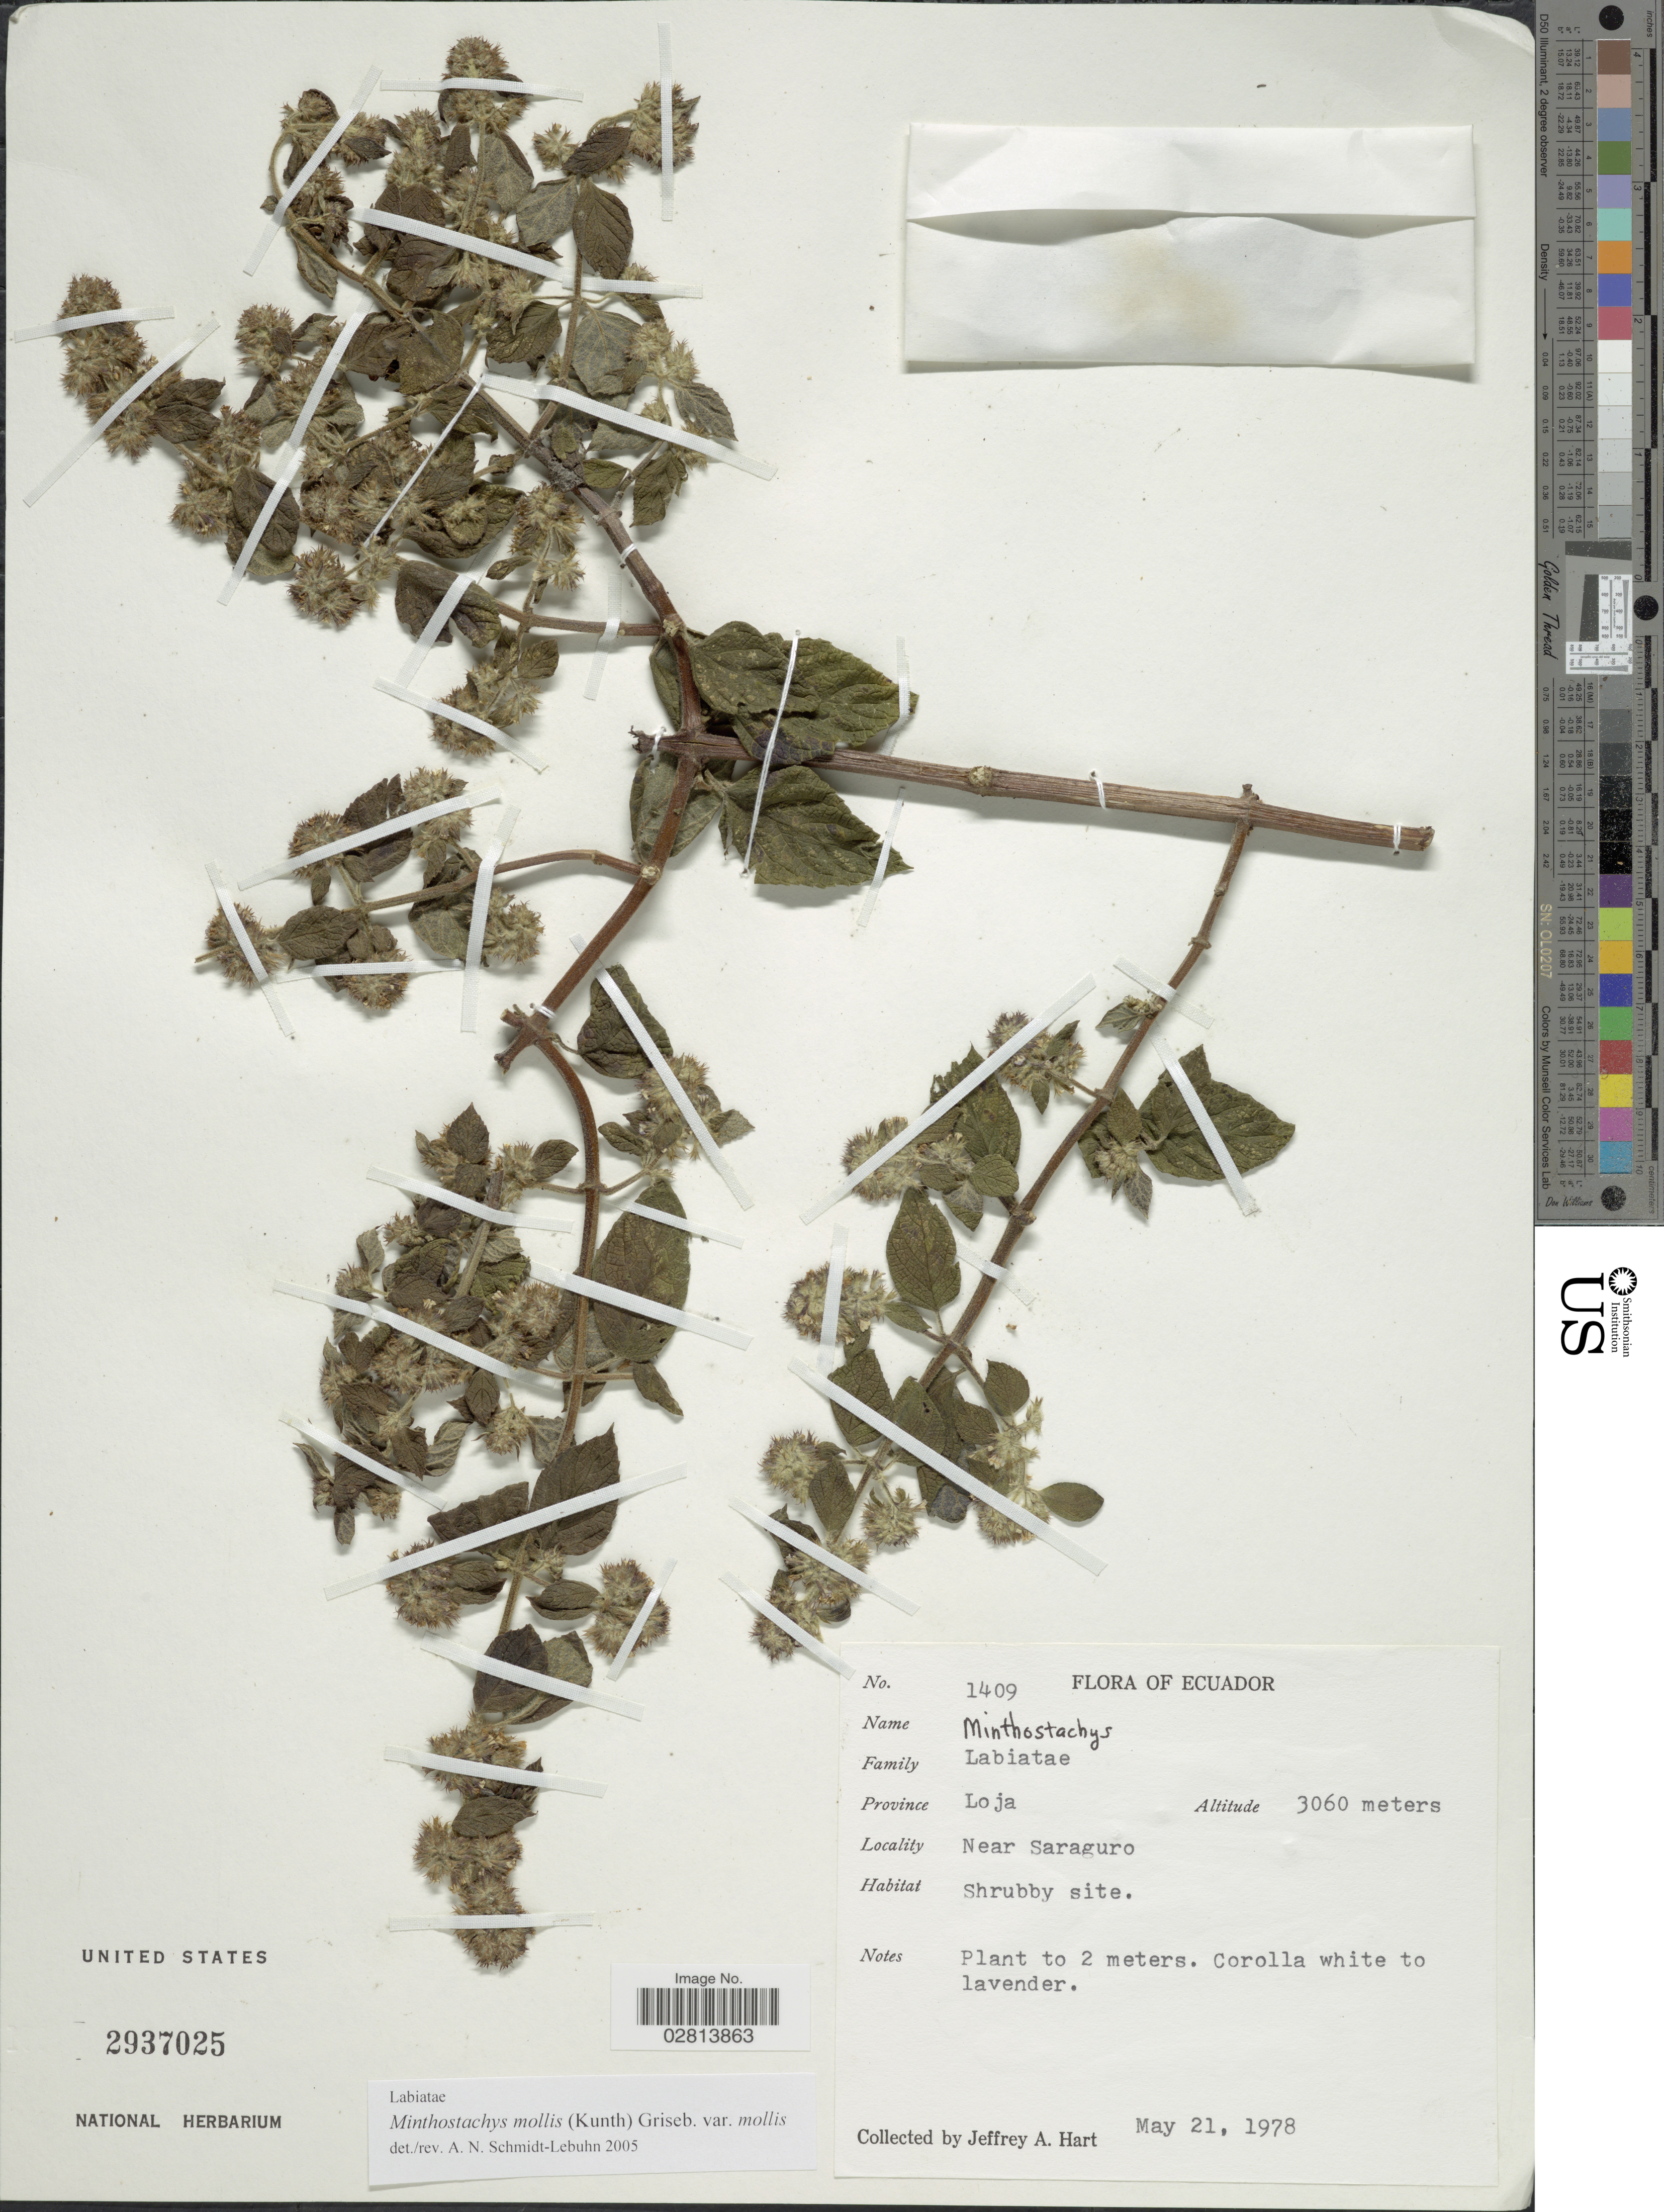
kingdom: Plantae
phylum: Tracheophyta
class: Magnoliopsida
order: Lamiales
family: Lamiaceae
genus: Minthostachys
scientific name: Minthostachys mollis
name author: (Kunth) Griseb.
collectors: J. A. Hart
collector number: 1409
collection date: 1978-05-21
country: Ecuador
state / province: Loja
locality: Province Loja, Near Saraguro.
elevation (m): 3060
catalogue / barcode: US 2937025